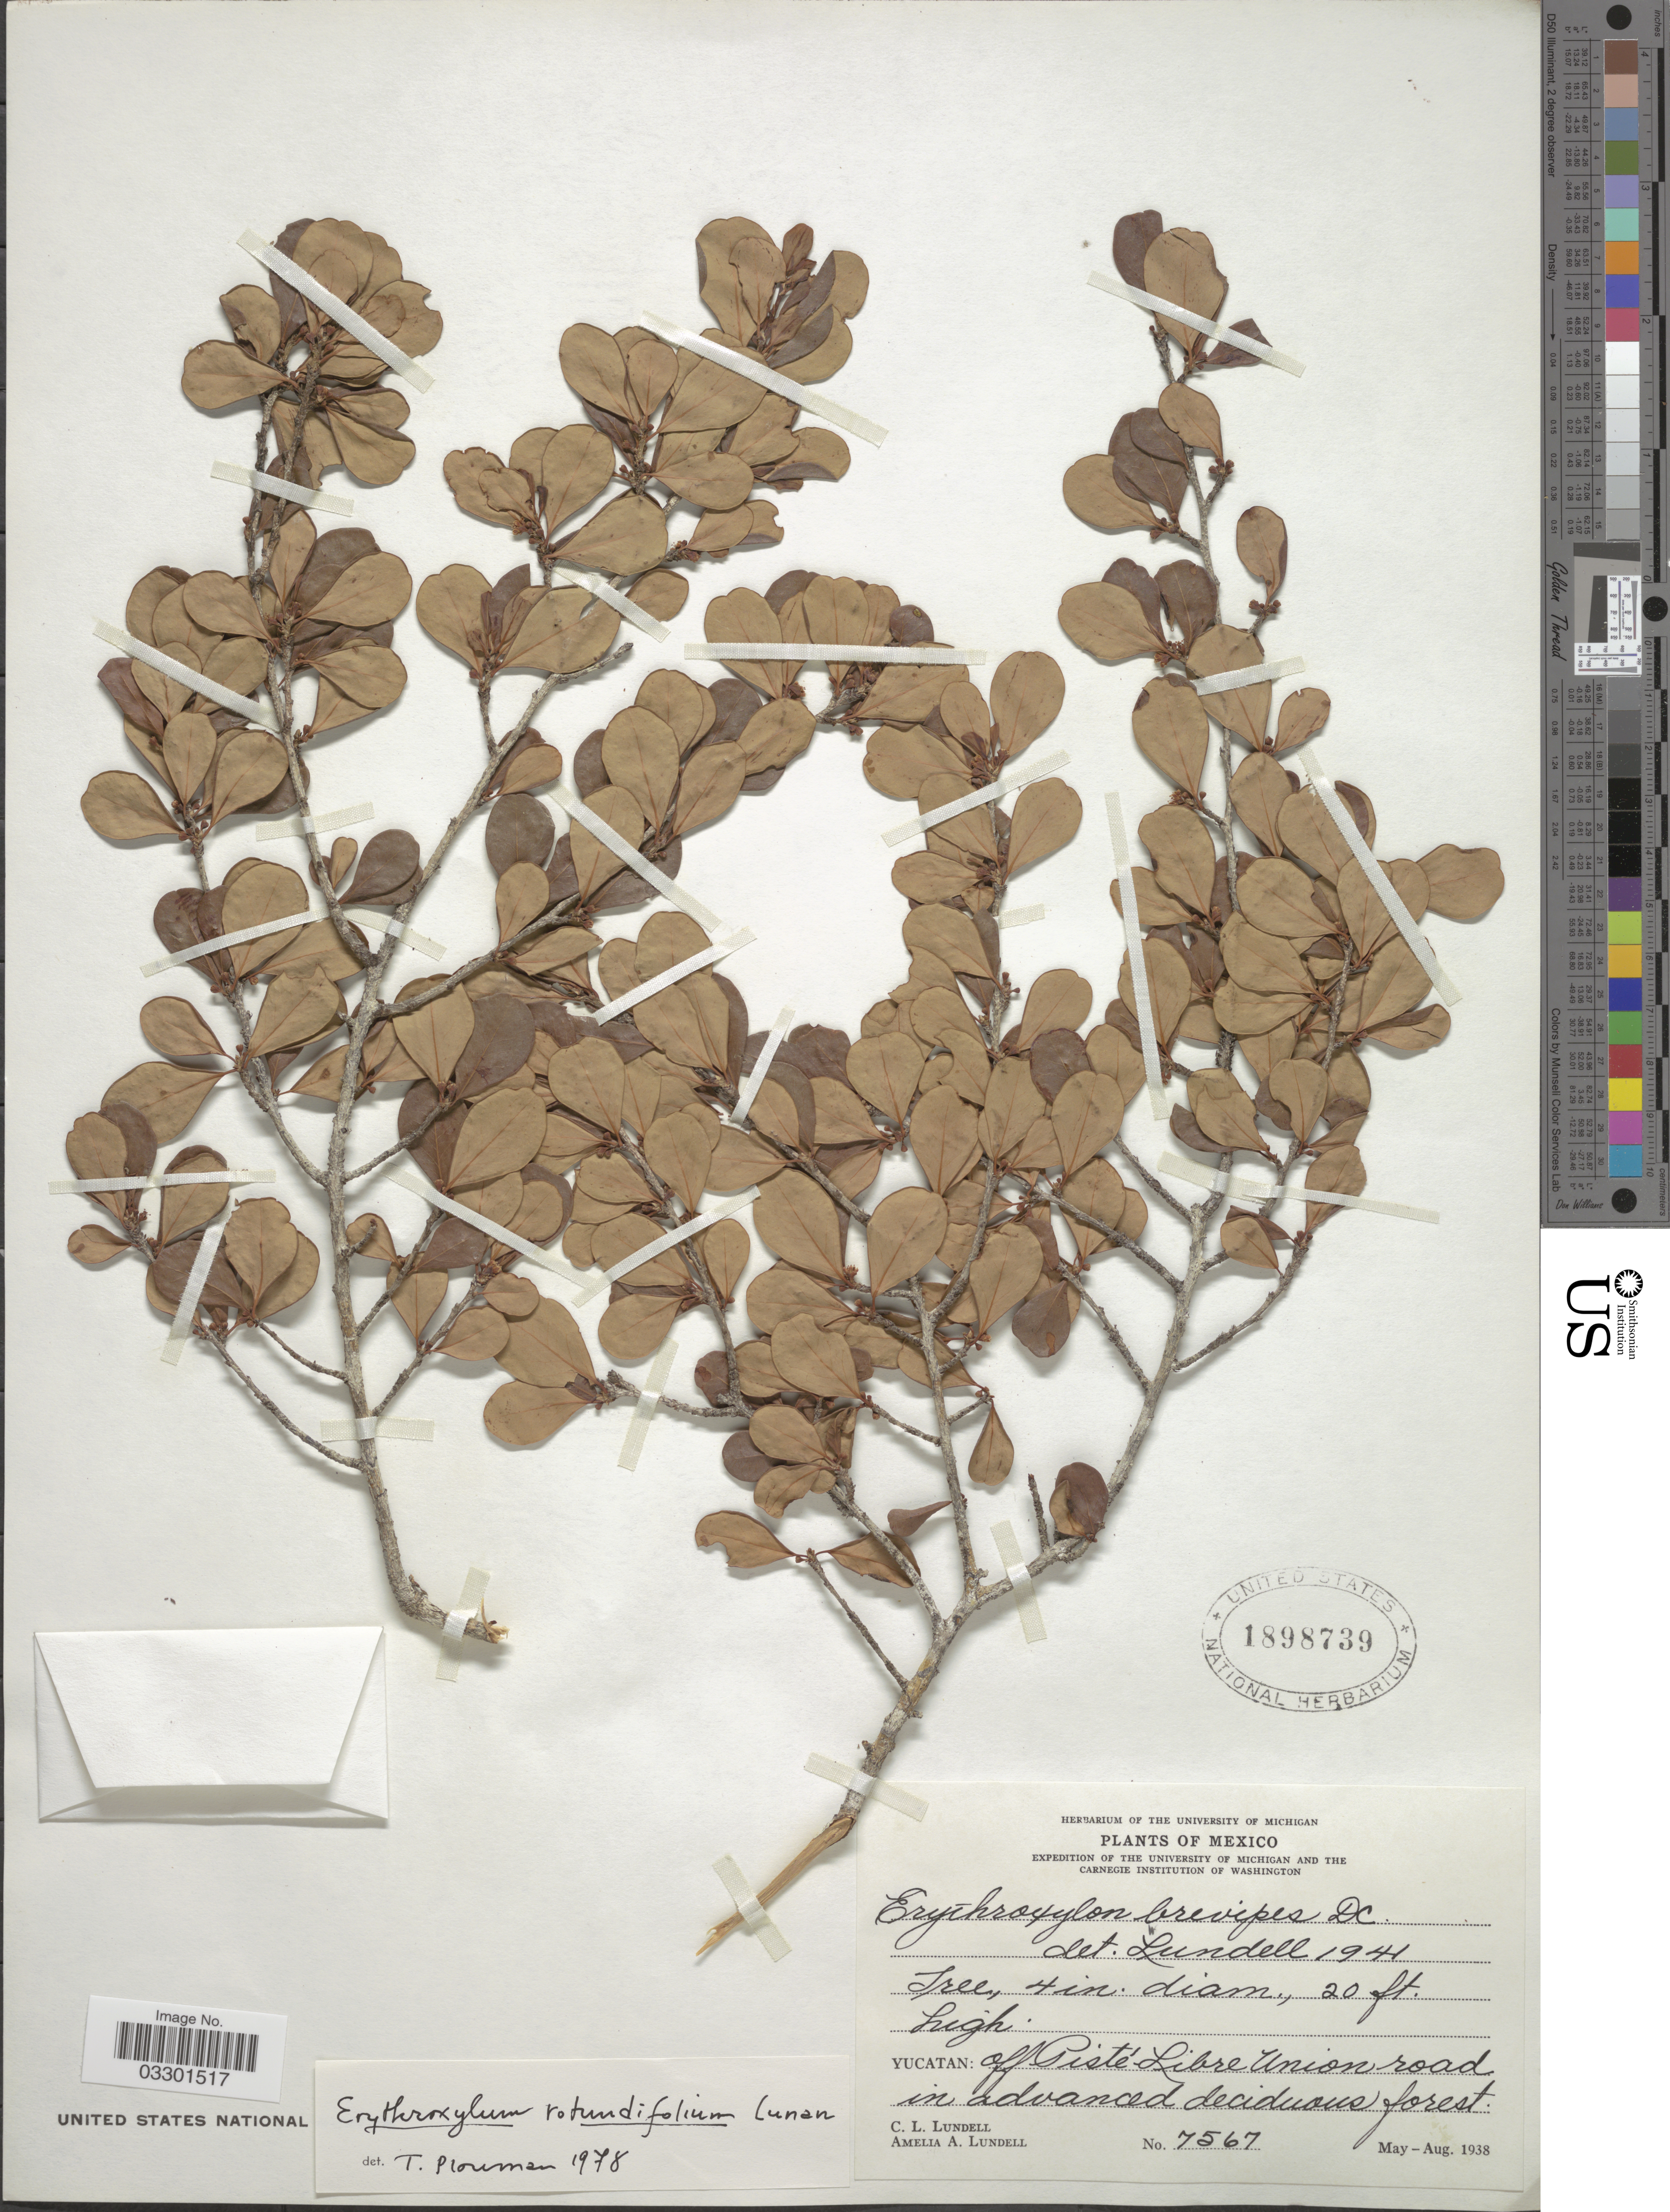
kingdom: Plantae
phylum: Tracheophyta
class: Magnoliopsida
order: Malpighiales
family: Erythroxylaceae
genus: Erythroxylum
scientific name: Erythroxylum rotundifolium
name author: Lunan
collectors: C. L. Lundell & A. A. Lundell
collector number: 7567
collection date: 1938-05/1938-08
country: Mexico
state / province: Yucatán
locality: Off Pisté Libre Union road in advanced deciduous forest.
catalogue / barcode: US 1898739